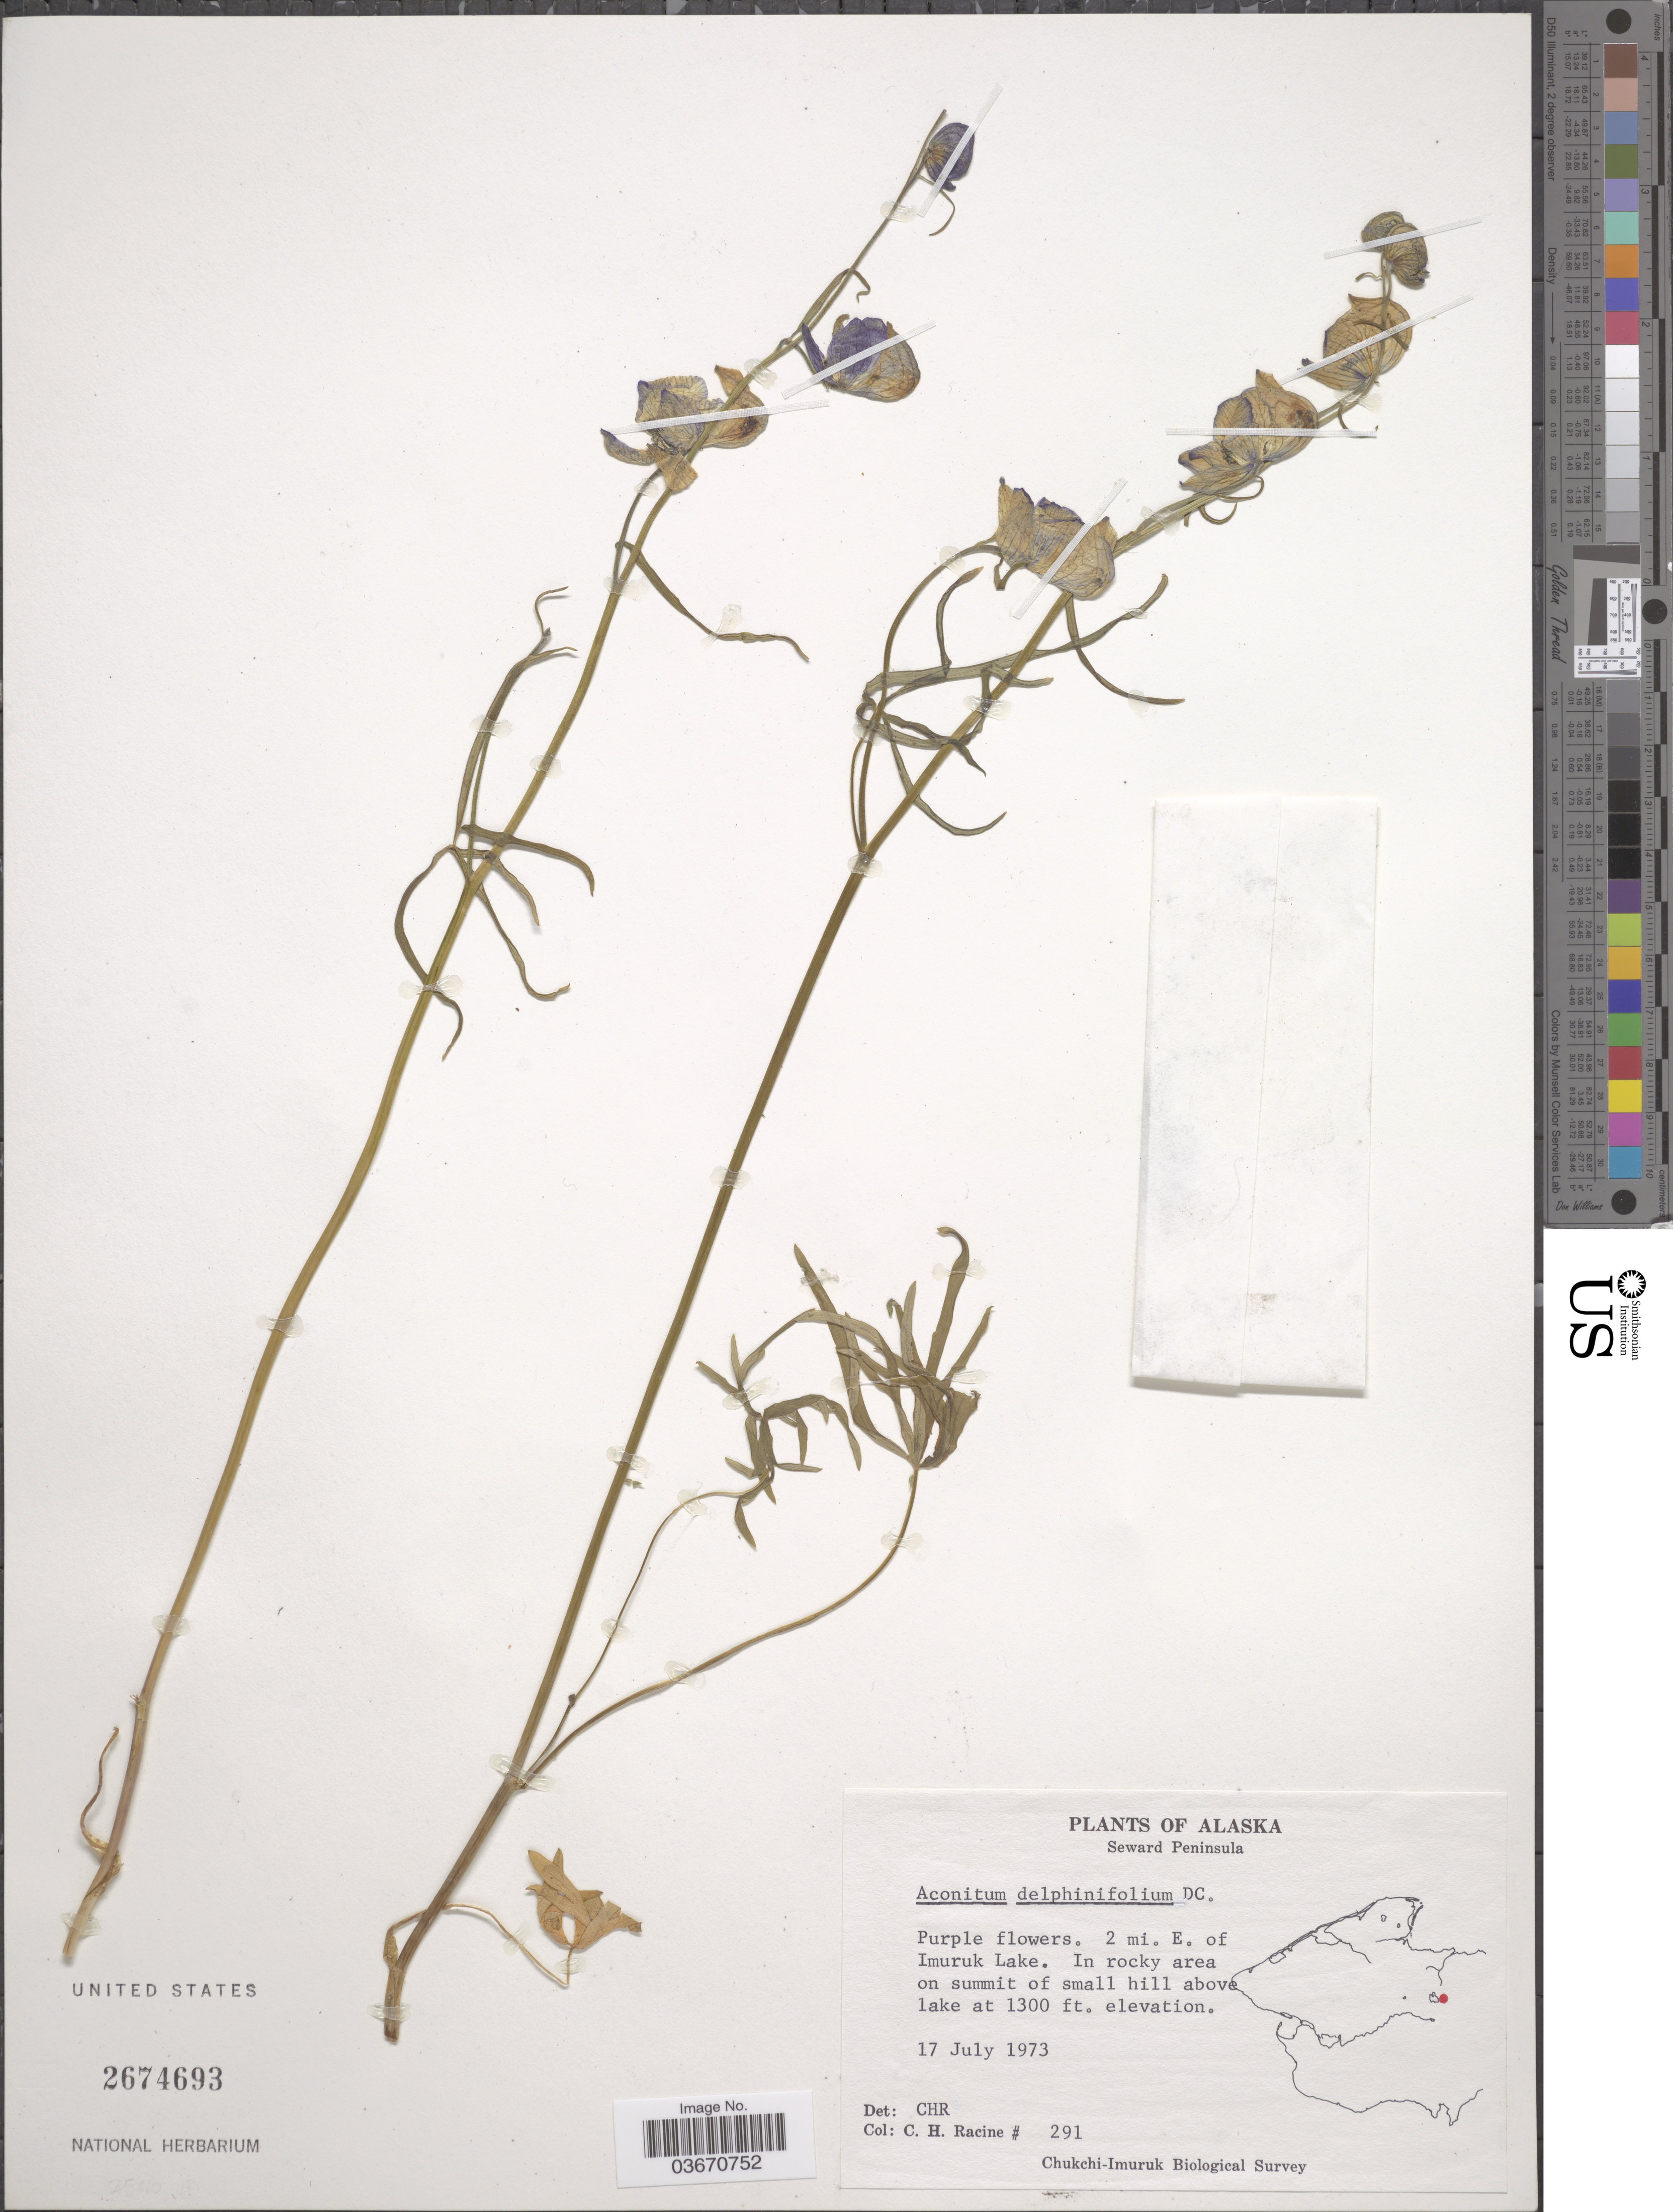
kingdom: Plantae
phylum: Tracheophyta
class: Magnoliopsida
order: Ranunculales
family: Ranunculaceae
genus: Aconitum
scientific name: Aconitum delphinifolium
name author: DC.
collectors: C. Racine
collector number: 291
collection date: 1973-07-17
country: United States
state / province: Alaska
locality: Seward Peninsula. 2 mi. E. of Imuruk Lake.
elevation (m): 396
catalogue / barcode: US 2674693